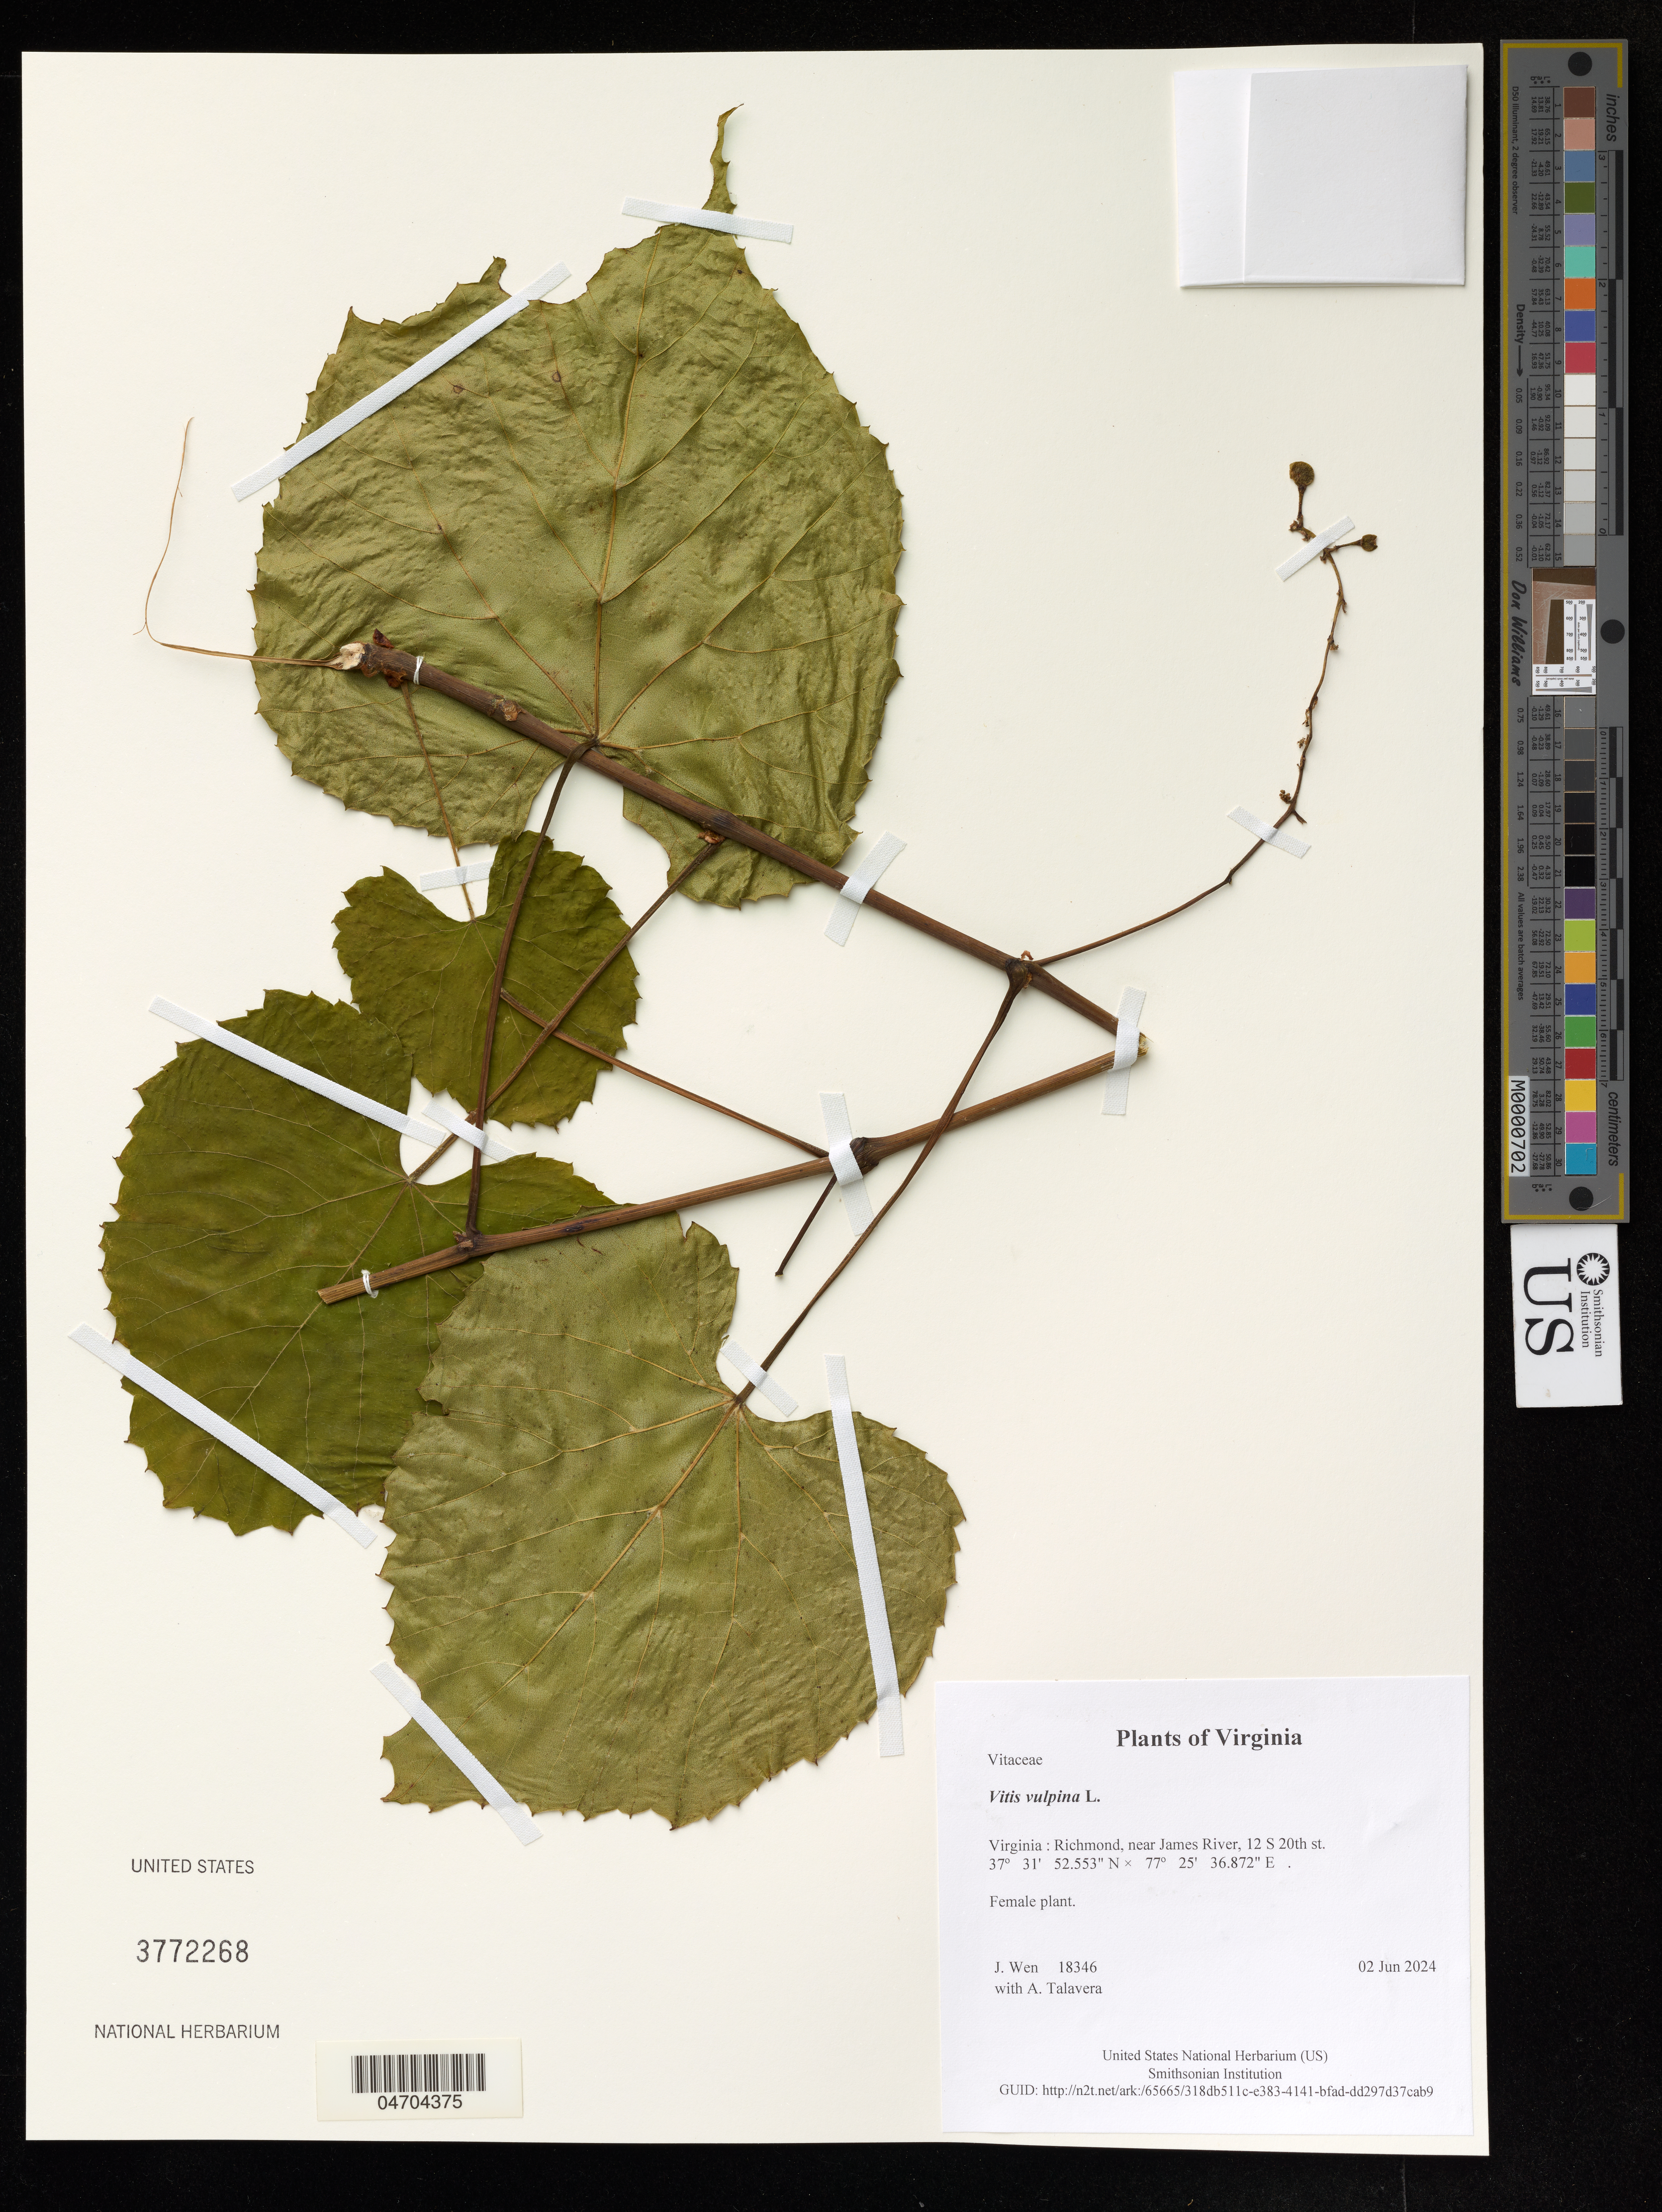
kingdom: Plantae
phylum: Tracheophyta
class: Magnoliopsida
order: Vitales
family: Vitaceae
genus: Vitis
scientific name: Vitis vulpina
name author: L.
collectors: J. Wen & A. Talavera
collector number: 18346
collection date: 2024-06-02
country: United States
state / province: Virginia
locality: Richmond, near James River, 12 S 20th st.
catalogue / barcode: US 3772268